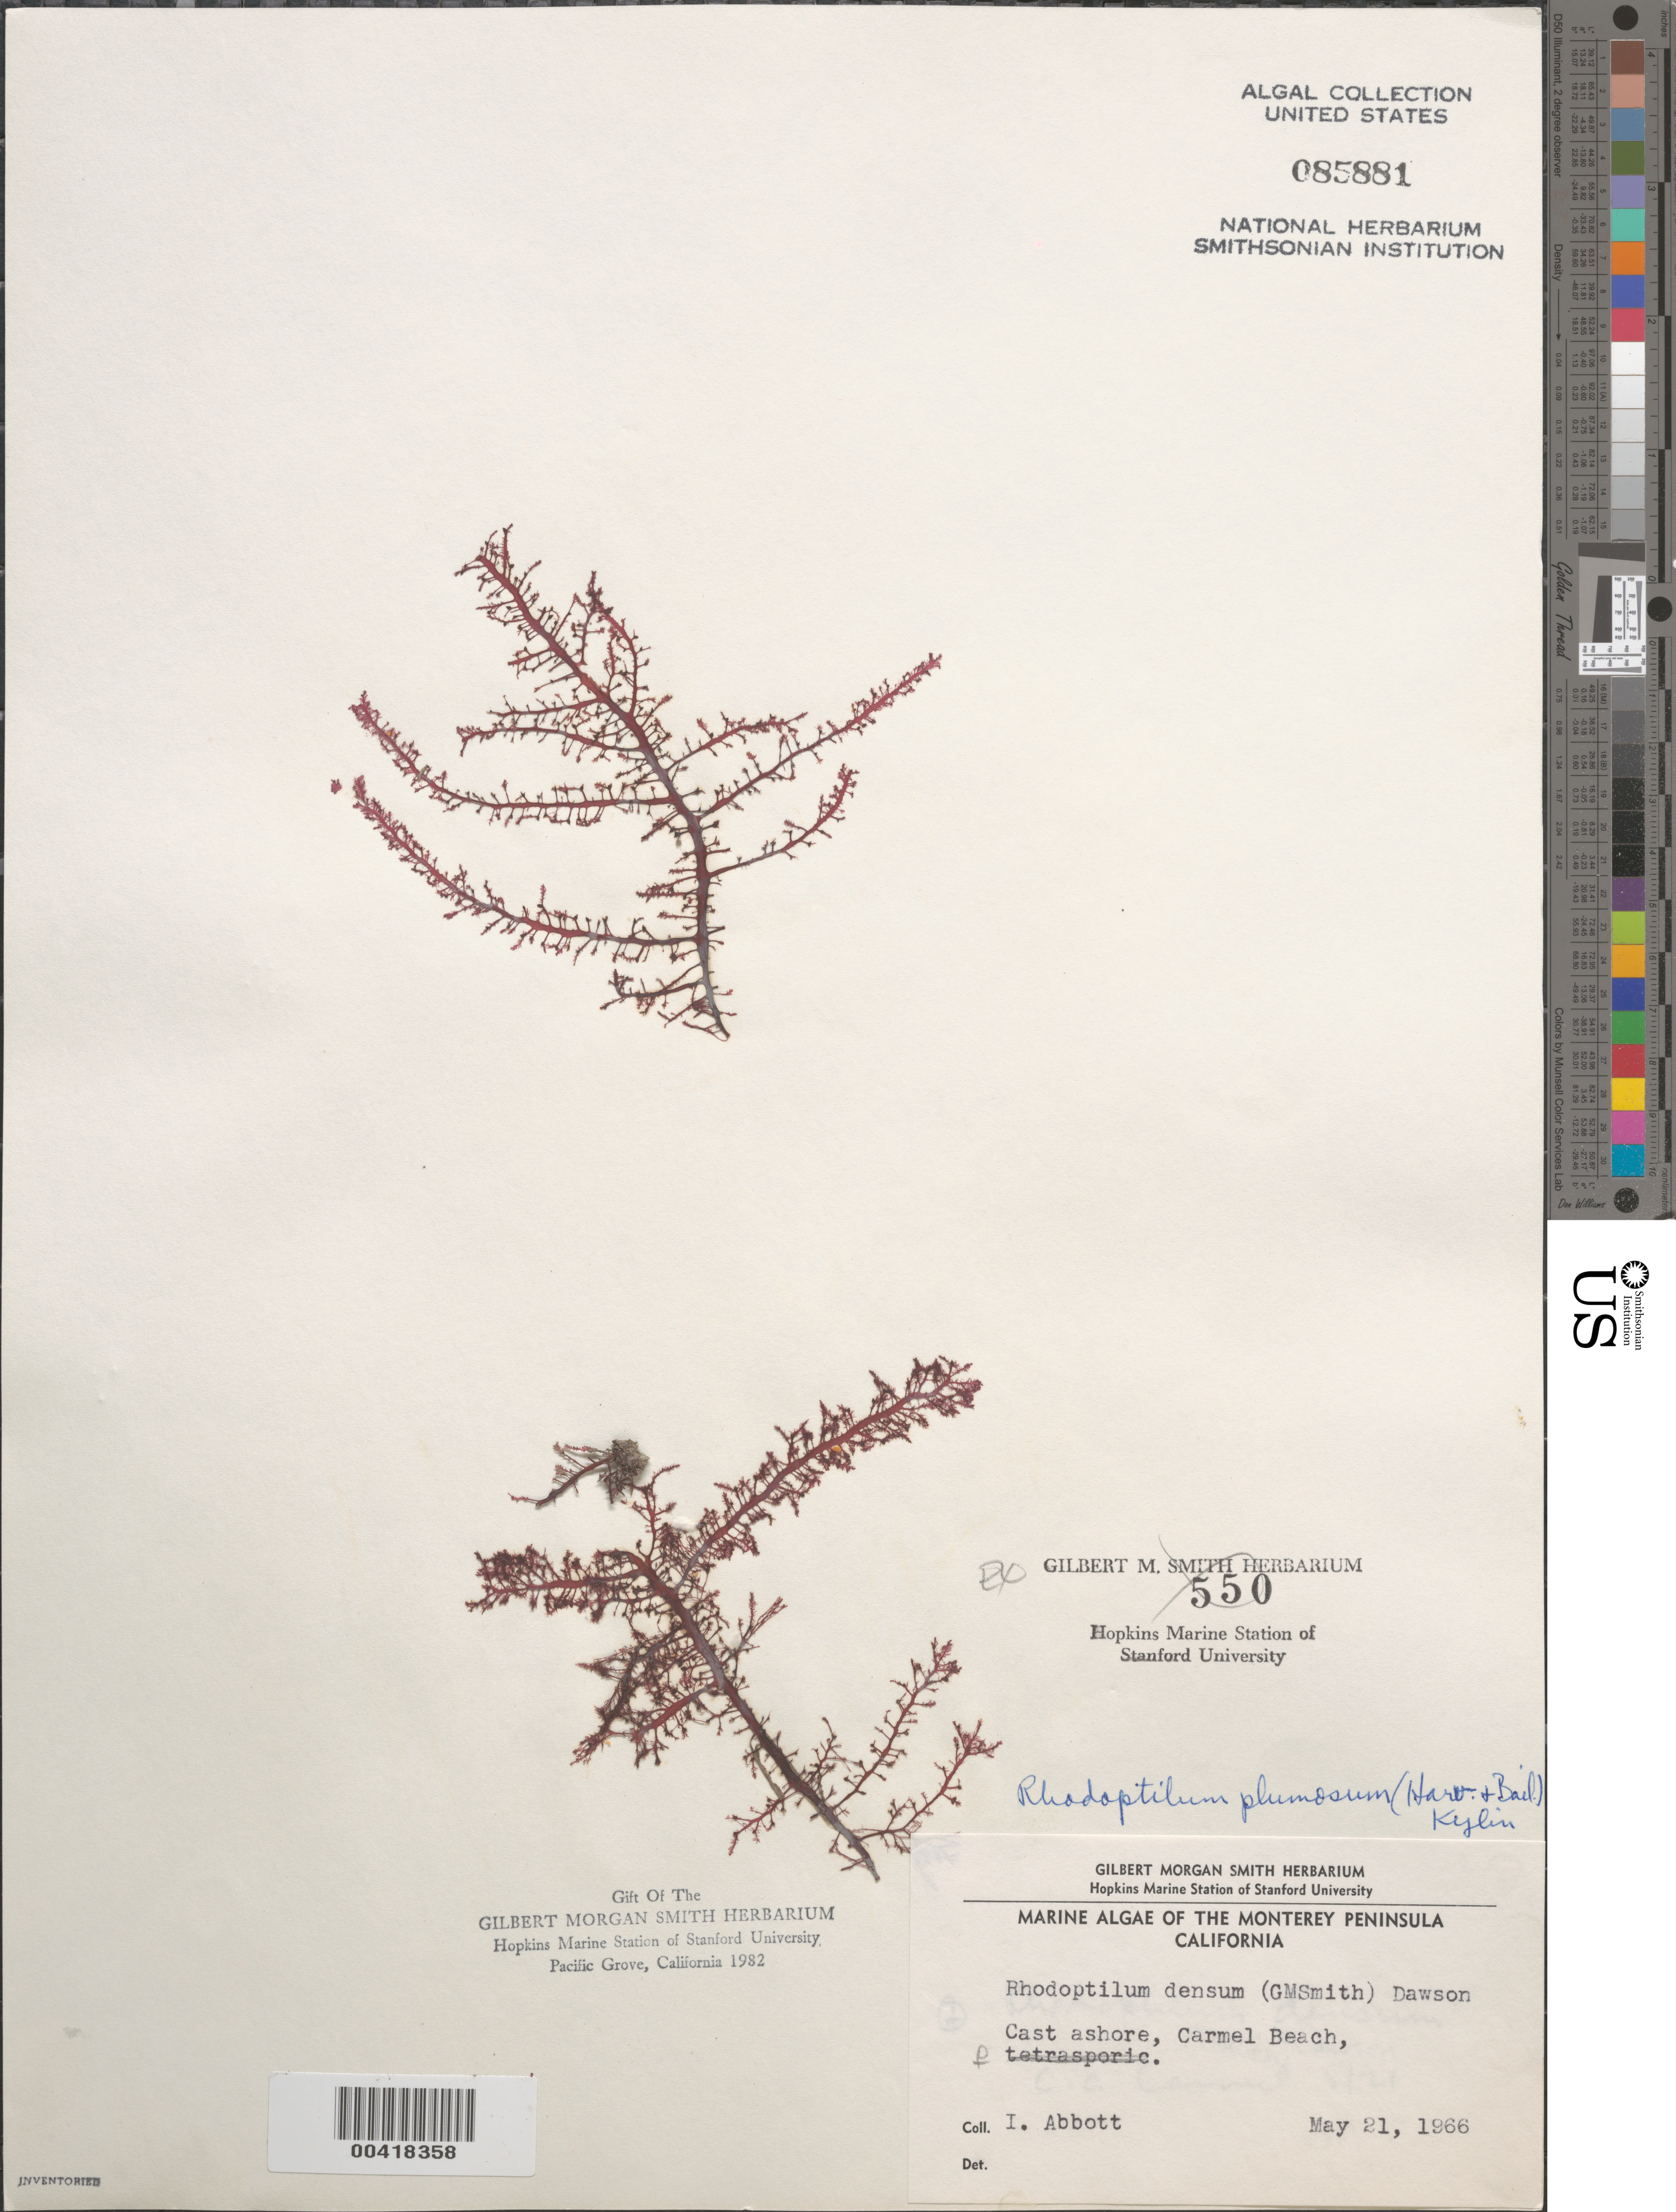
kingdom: Plantae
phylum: Rhodophyta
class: Florideophyceae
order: Ceramiales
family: Dasyaceae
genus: Rhodoptilum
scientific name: Rhodoptilum plumosum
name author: (Harv. & Bail.) Kylin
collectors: I. A. Abbott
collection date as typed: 21 May 1966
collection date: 1966-05-21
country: United States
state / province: California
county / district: Monterey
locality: Carmel Beach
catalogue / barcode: US 85881